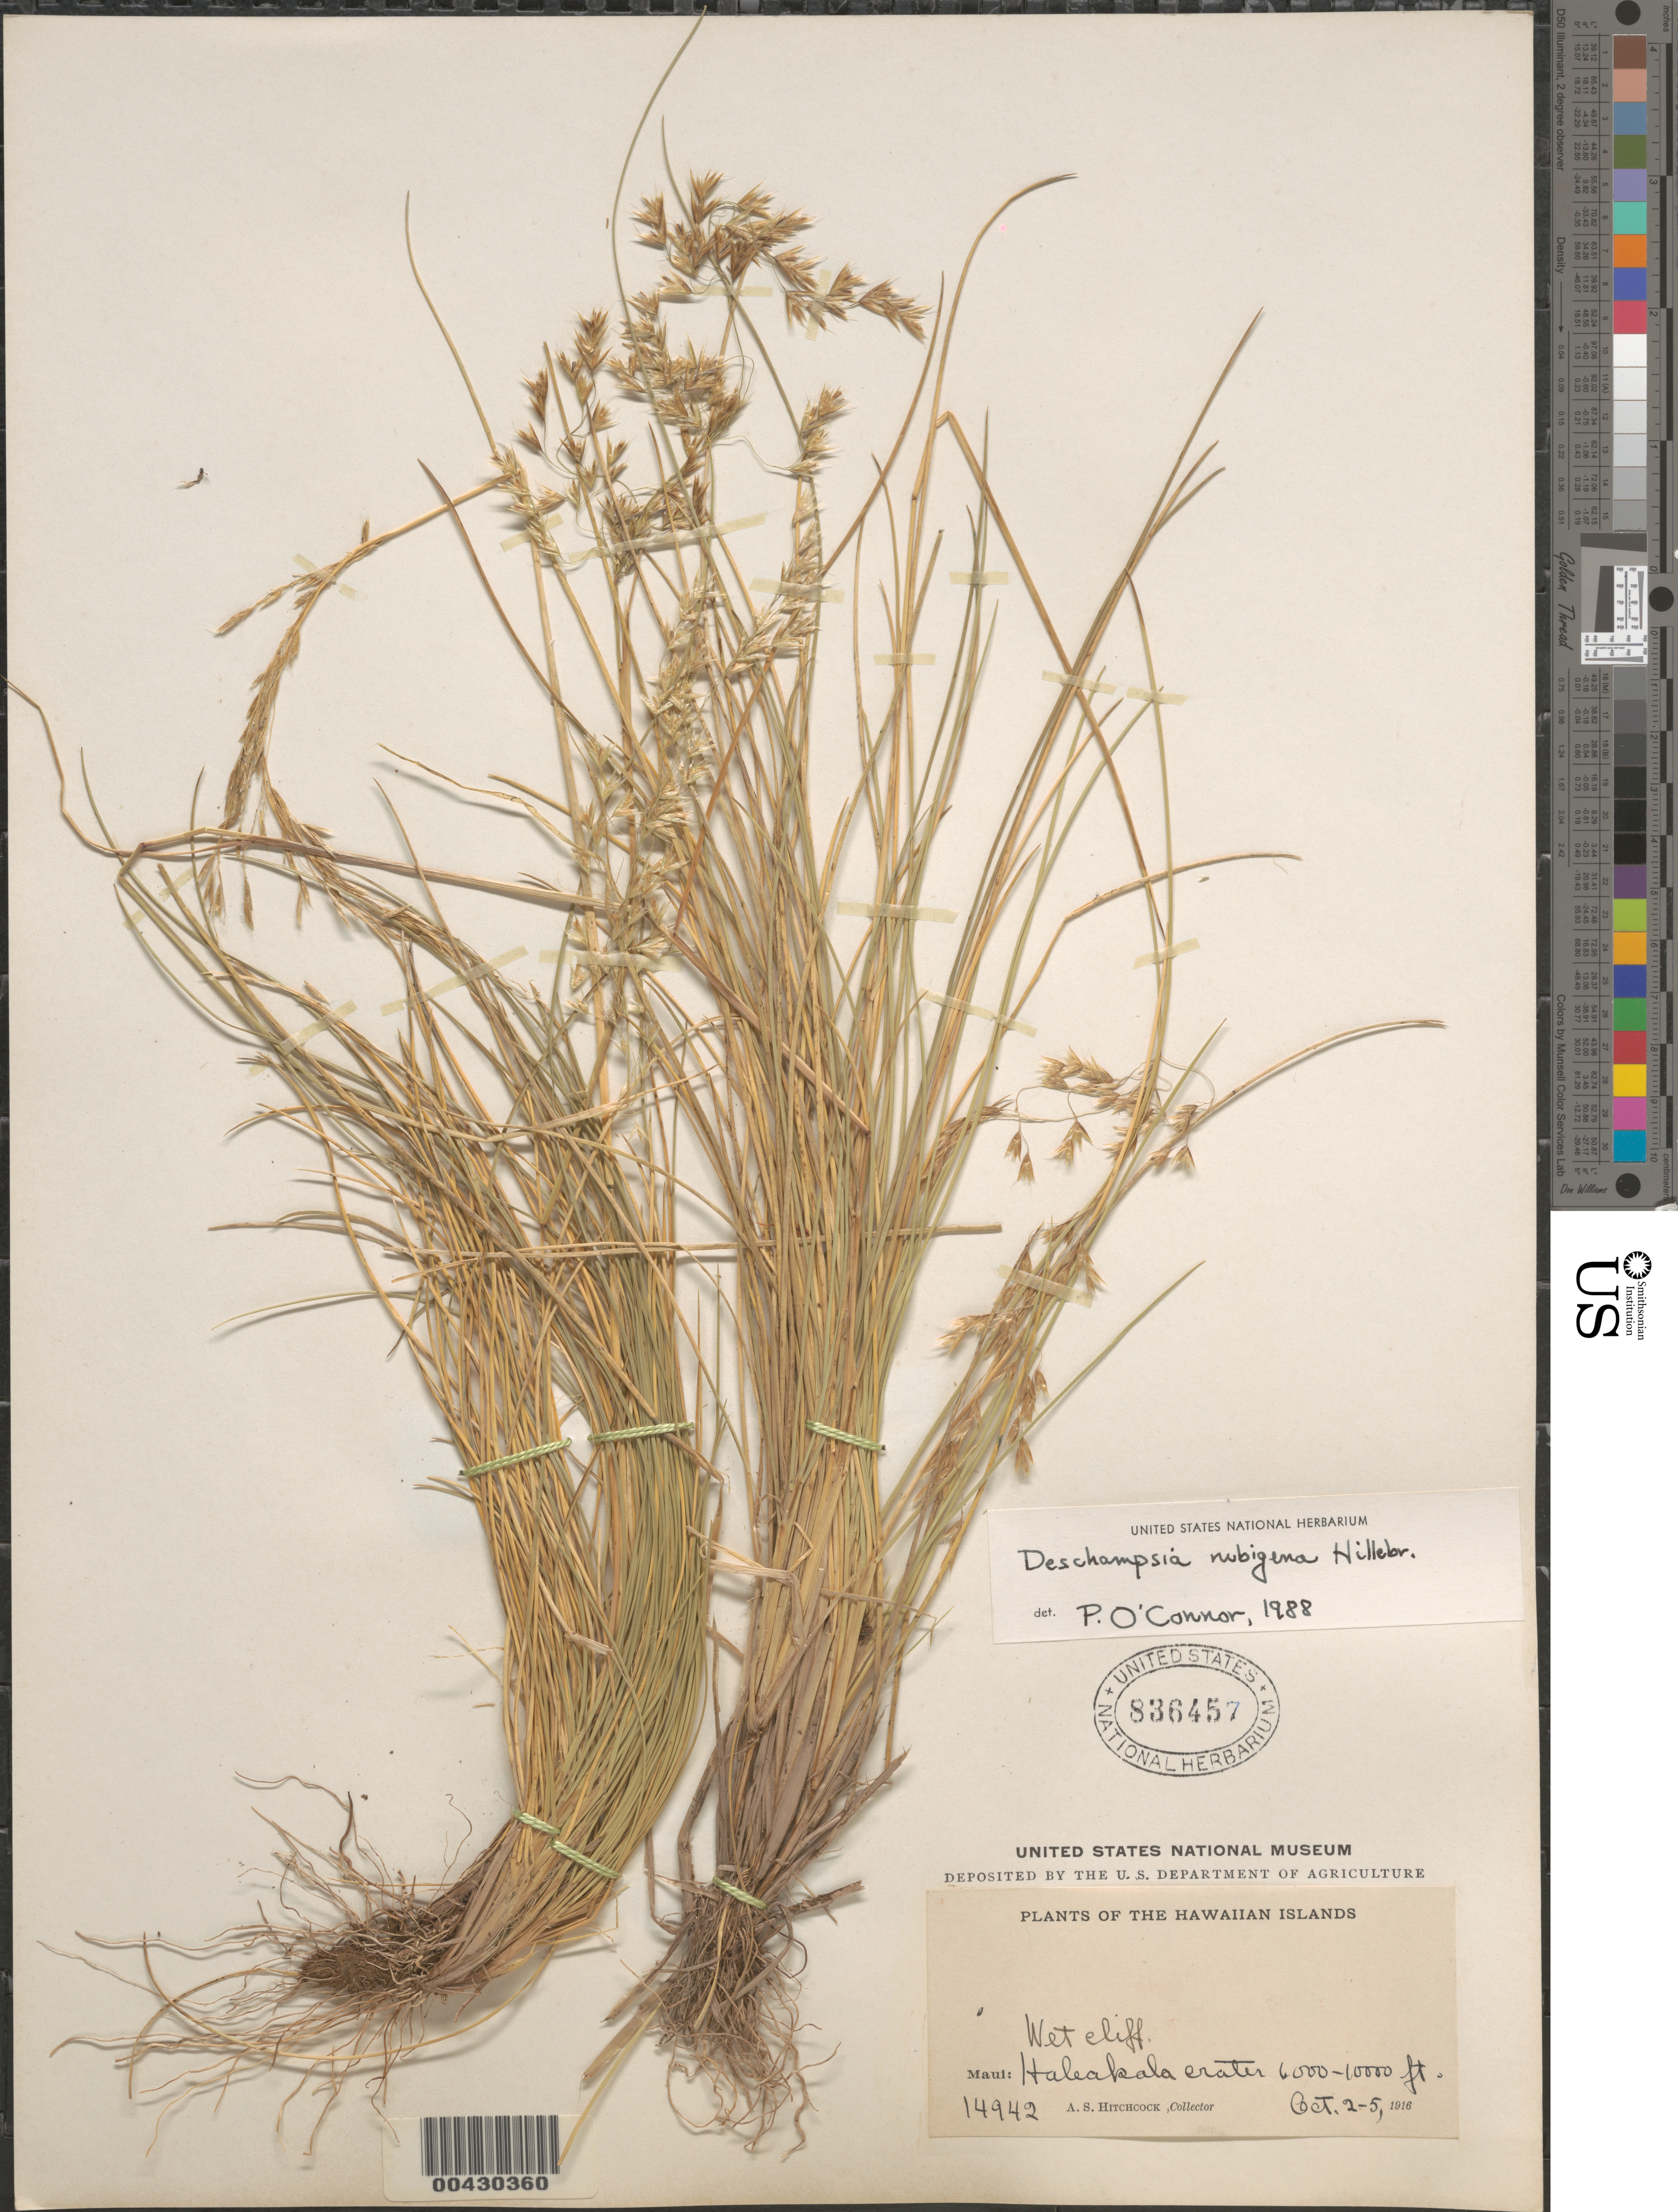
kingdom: Plantae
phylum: Tracheophyta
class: Liliopsida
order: Poales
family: Poaceae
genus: Deschampsia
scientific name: Deschampsia nubigena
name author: Hillebr.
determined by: O'Connor, P.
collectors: A. S. Hitchcock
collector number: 14942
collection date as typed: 2 Oct 1916 to 5 Oct 1916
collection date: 1916-10-02/1916-10-05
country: United States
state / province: Hawaii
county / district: Maui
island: Maui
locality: Haleakala Crater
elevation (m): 1829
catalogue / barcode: US 836457